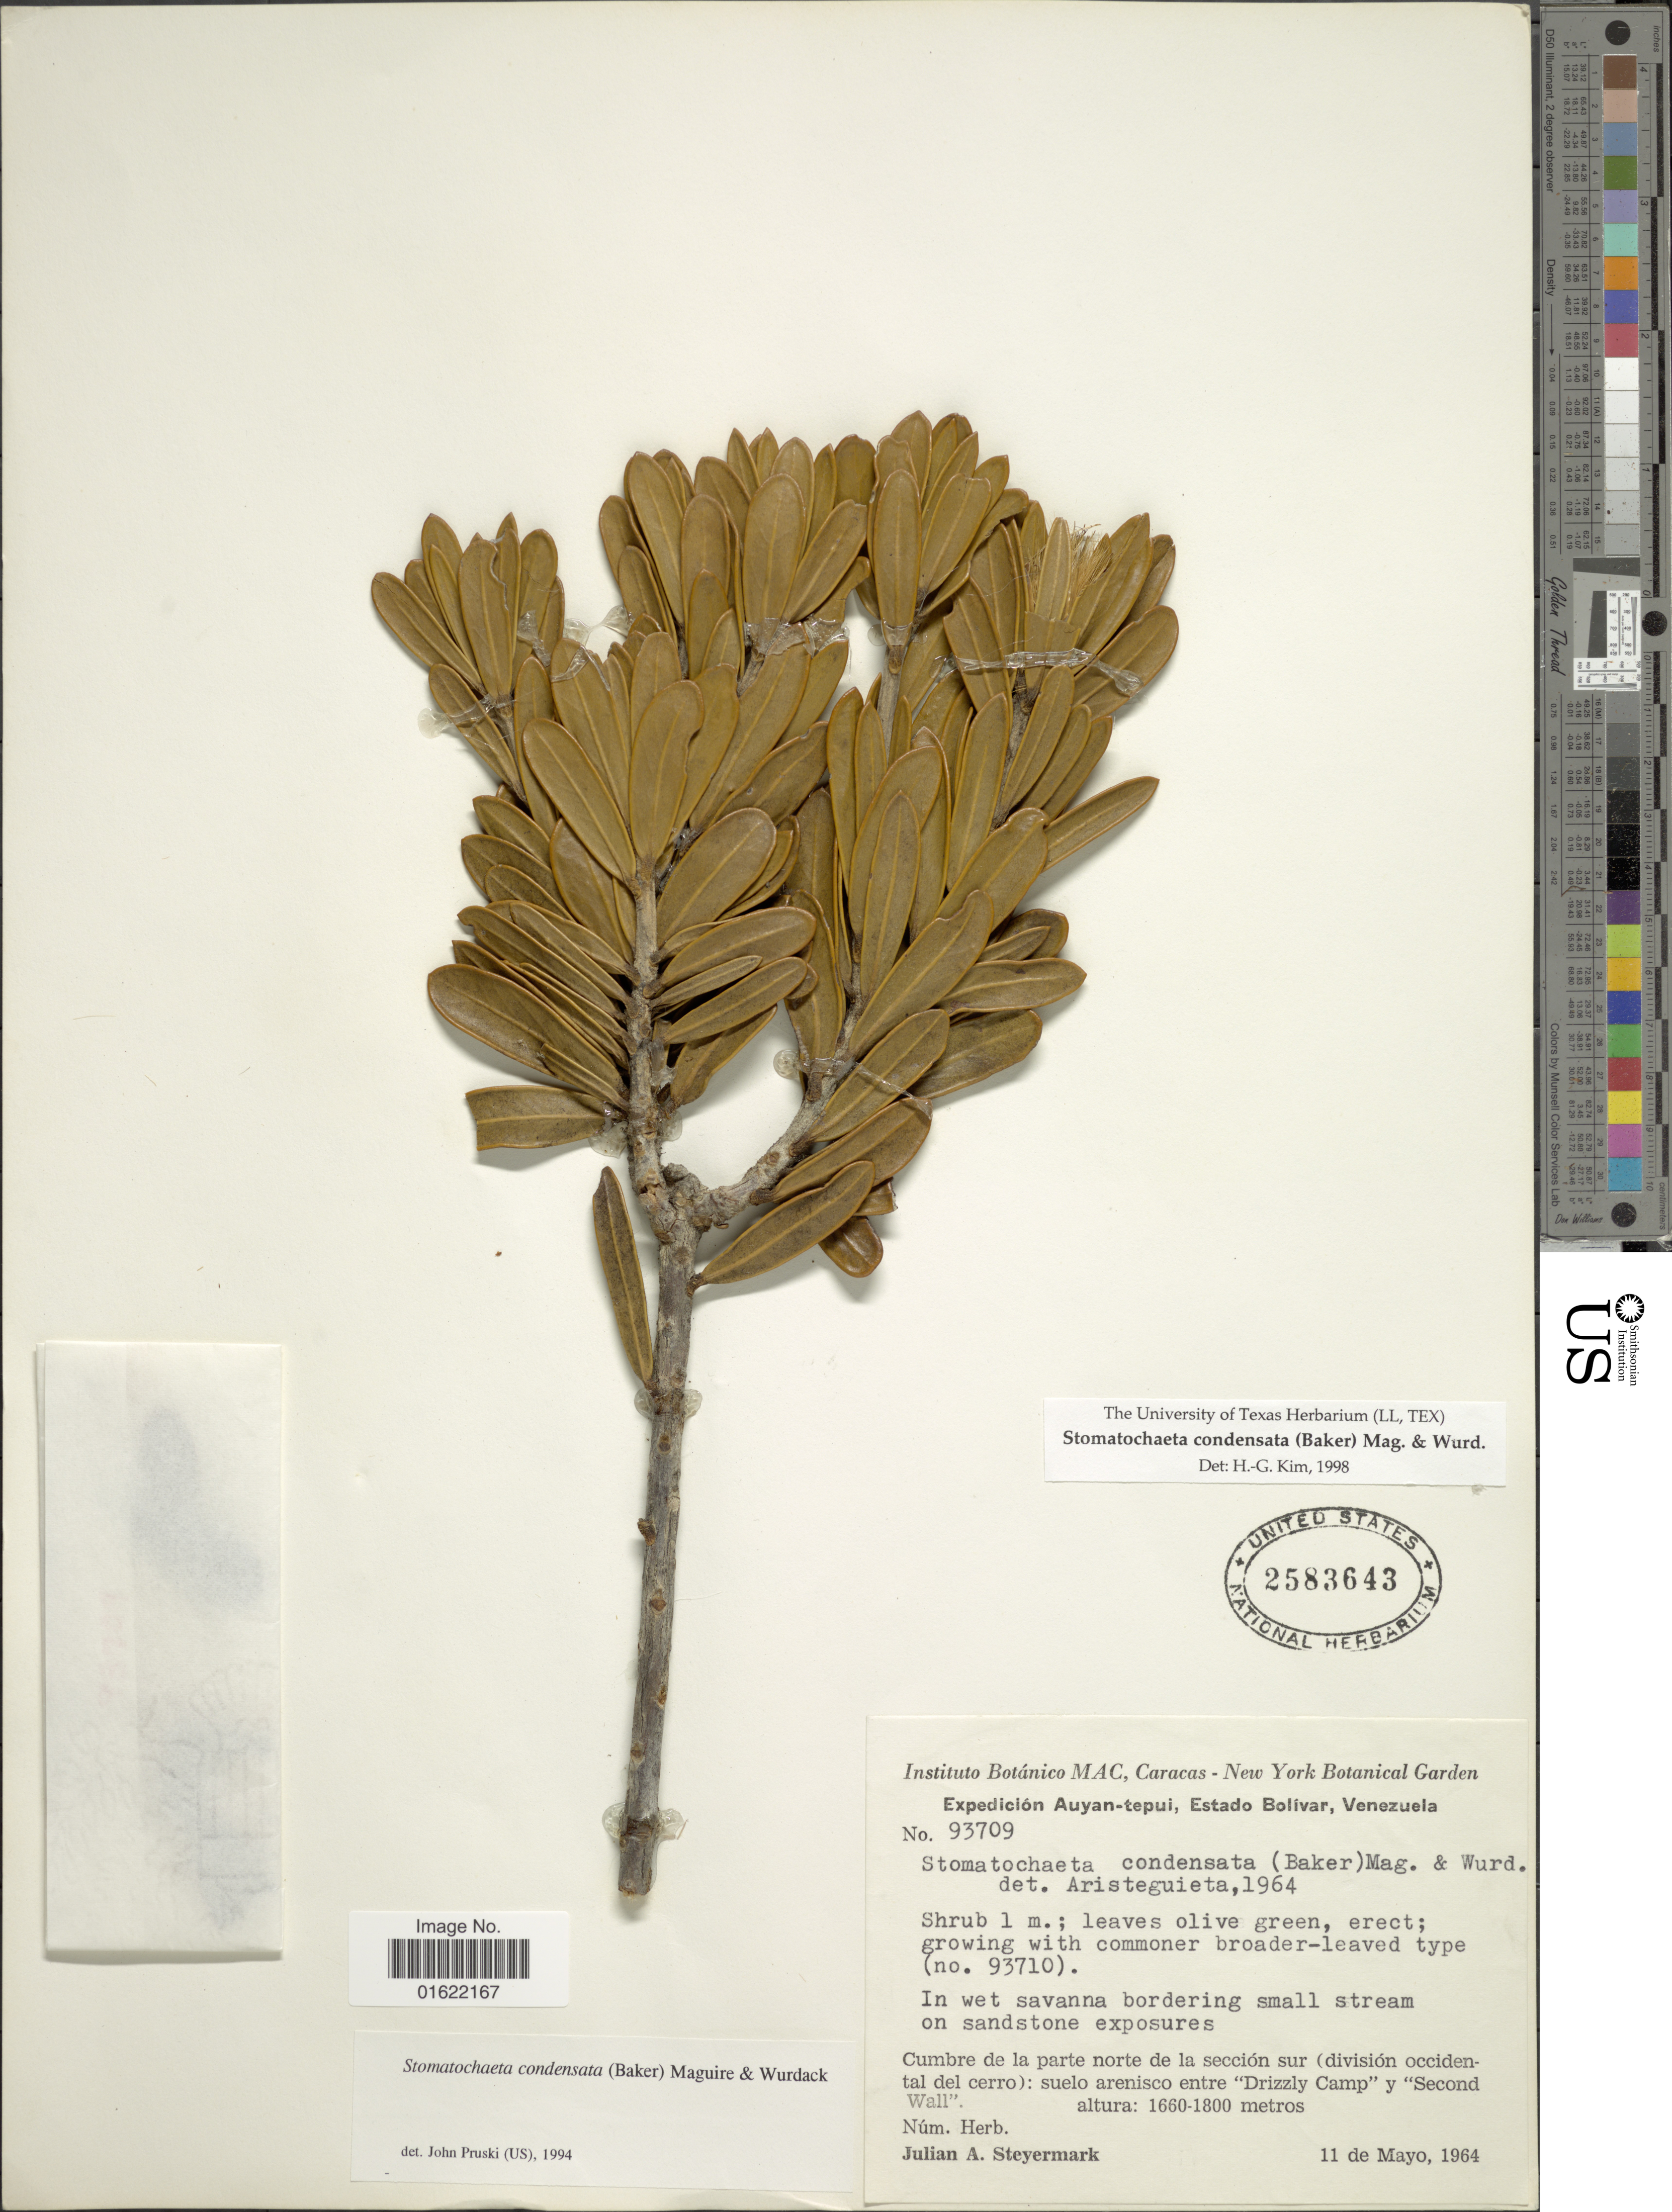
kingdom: Plantae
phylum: Tracheophyta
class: Magnoliopsida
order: Asterales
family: Asteraceae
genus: Stomatochaeta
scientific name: Stomatochaeta condensata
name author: (Baker) Maguire & Wurdack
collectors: J. Steyermark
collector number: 93709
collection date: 1964-05-11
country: Venezuela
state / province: Bolivar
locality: Auyan-tepui, Estado Bolivar. Cumbre de la parte norte de la seccion sur (division occidental del cerro): suelo arenisco entre Drizzly Camp y "Second Wall"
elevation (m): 1660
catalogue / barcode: US 2583643